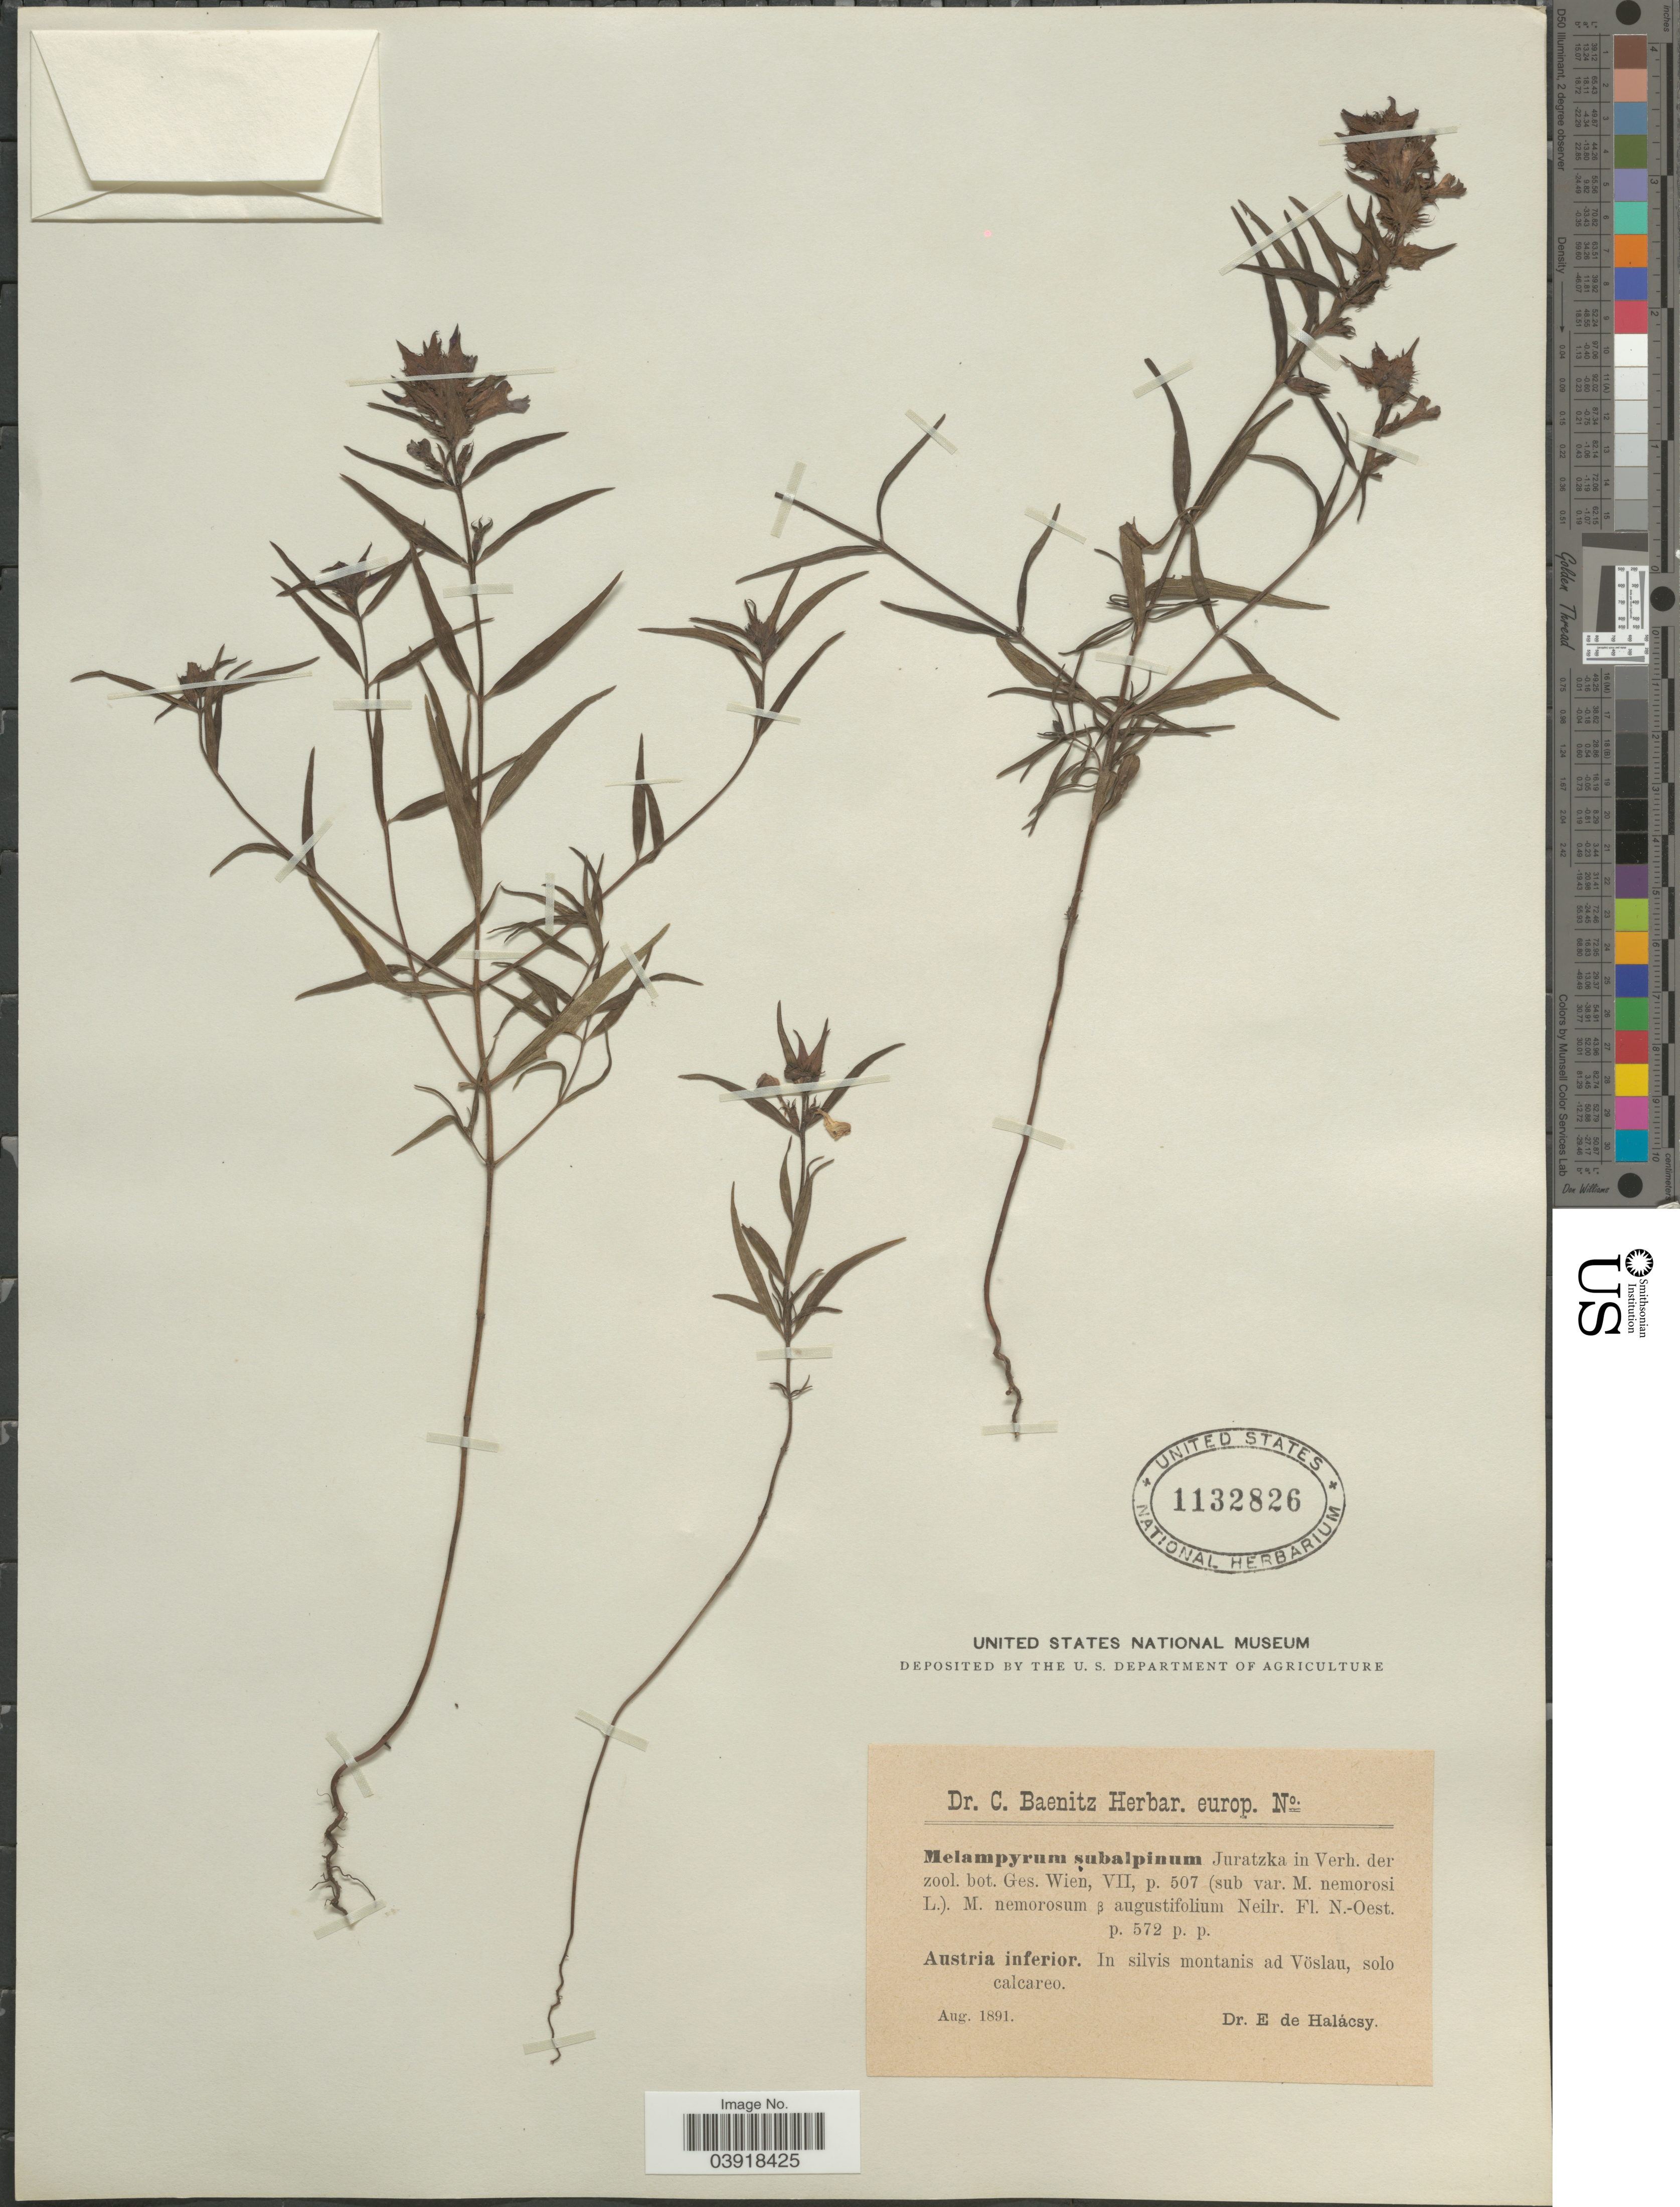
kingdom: Plantae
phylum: Tracheophyta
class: Magnoliopsida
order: Lamiales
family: Orobanchaceae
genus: Melampyrum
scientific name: Melampyrum subalpinum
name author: (Jur.) A. Kern.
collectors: E. von Halacsy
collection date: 1891-08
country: Austria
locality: Austria inferior. In silvis montanis ad Vöslau, solo calcareo.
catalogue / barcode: US 1132826